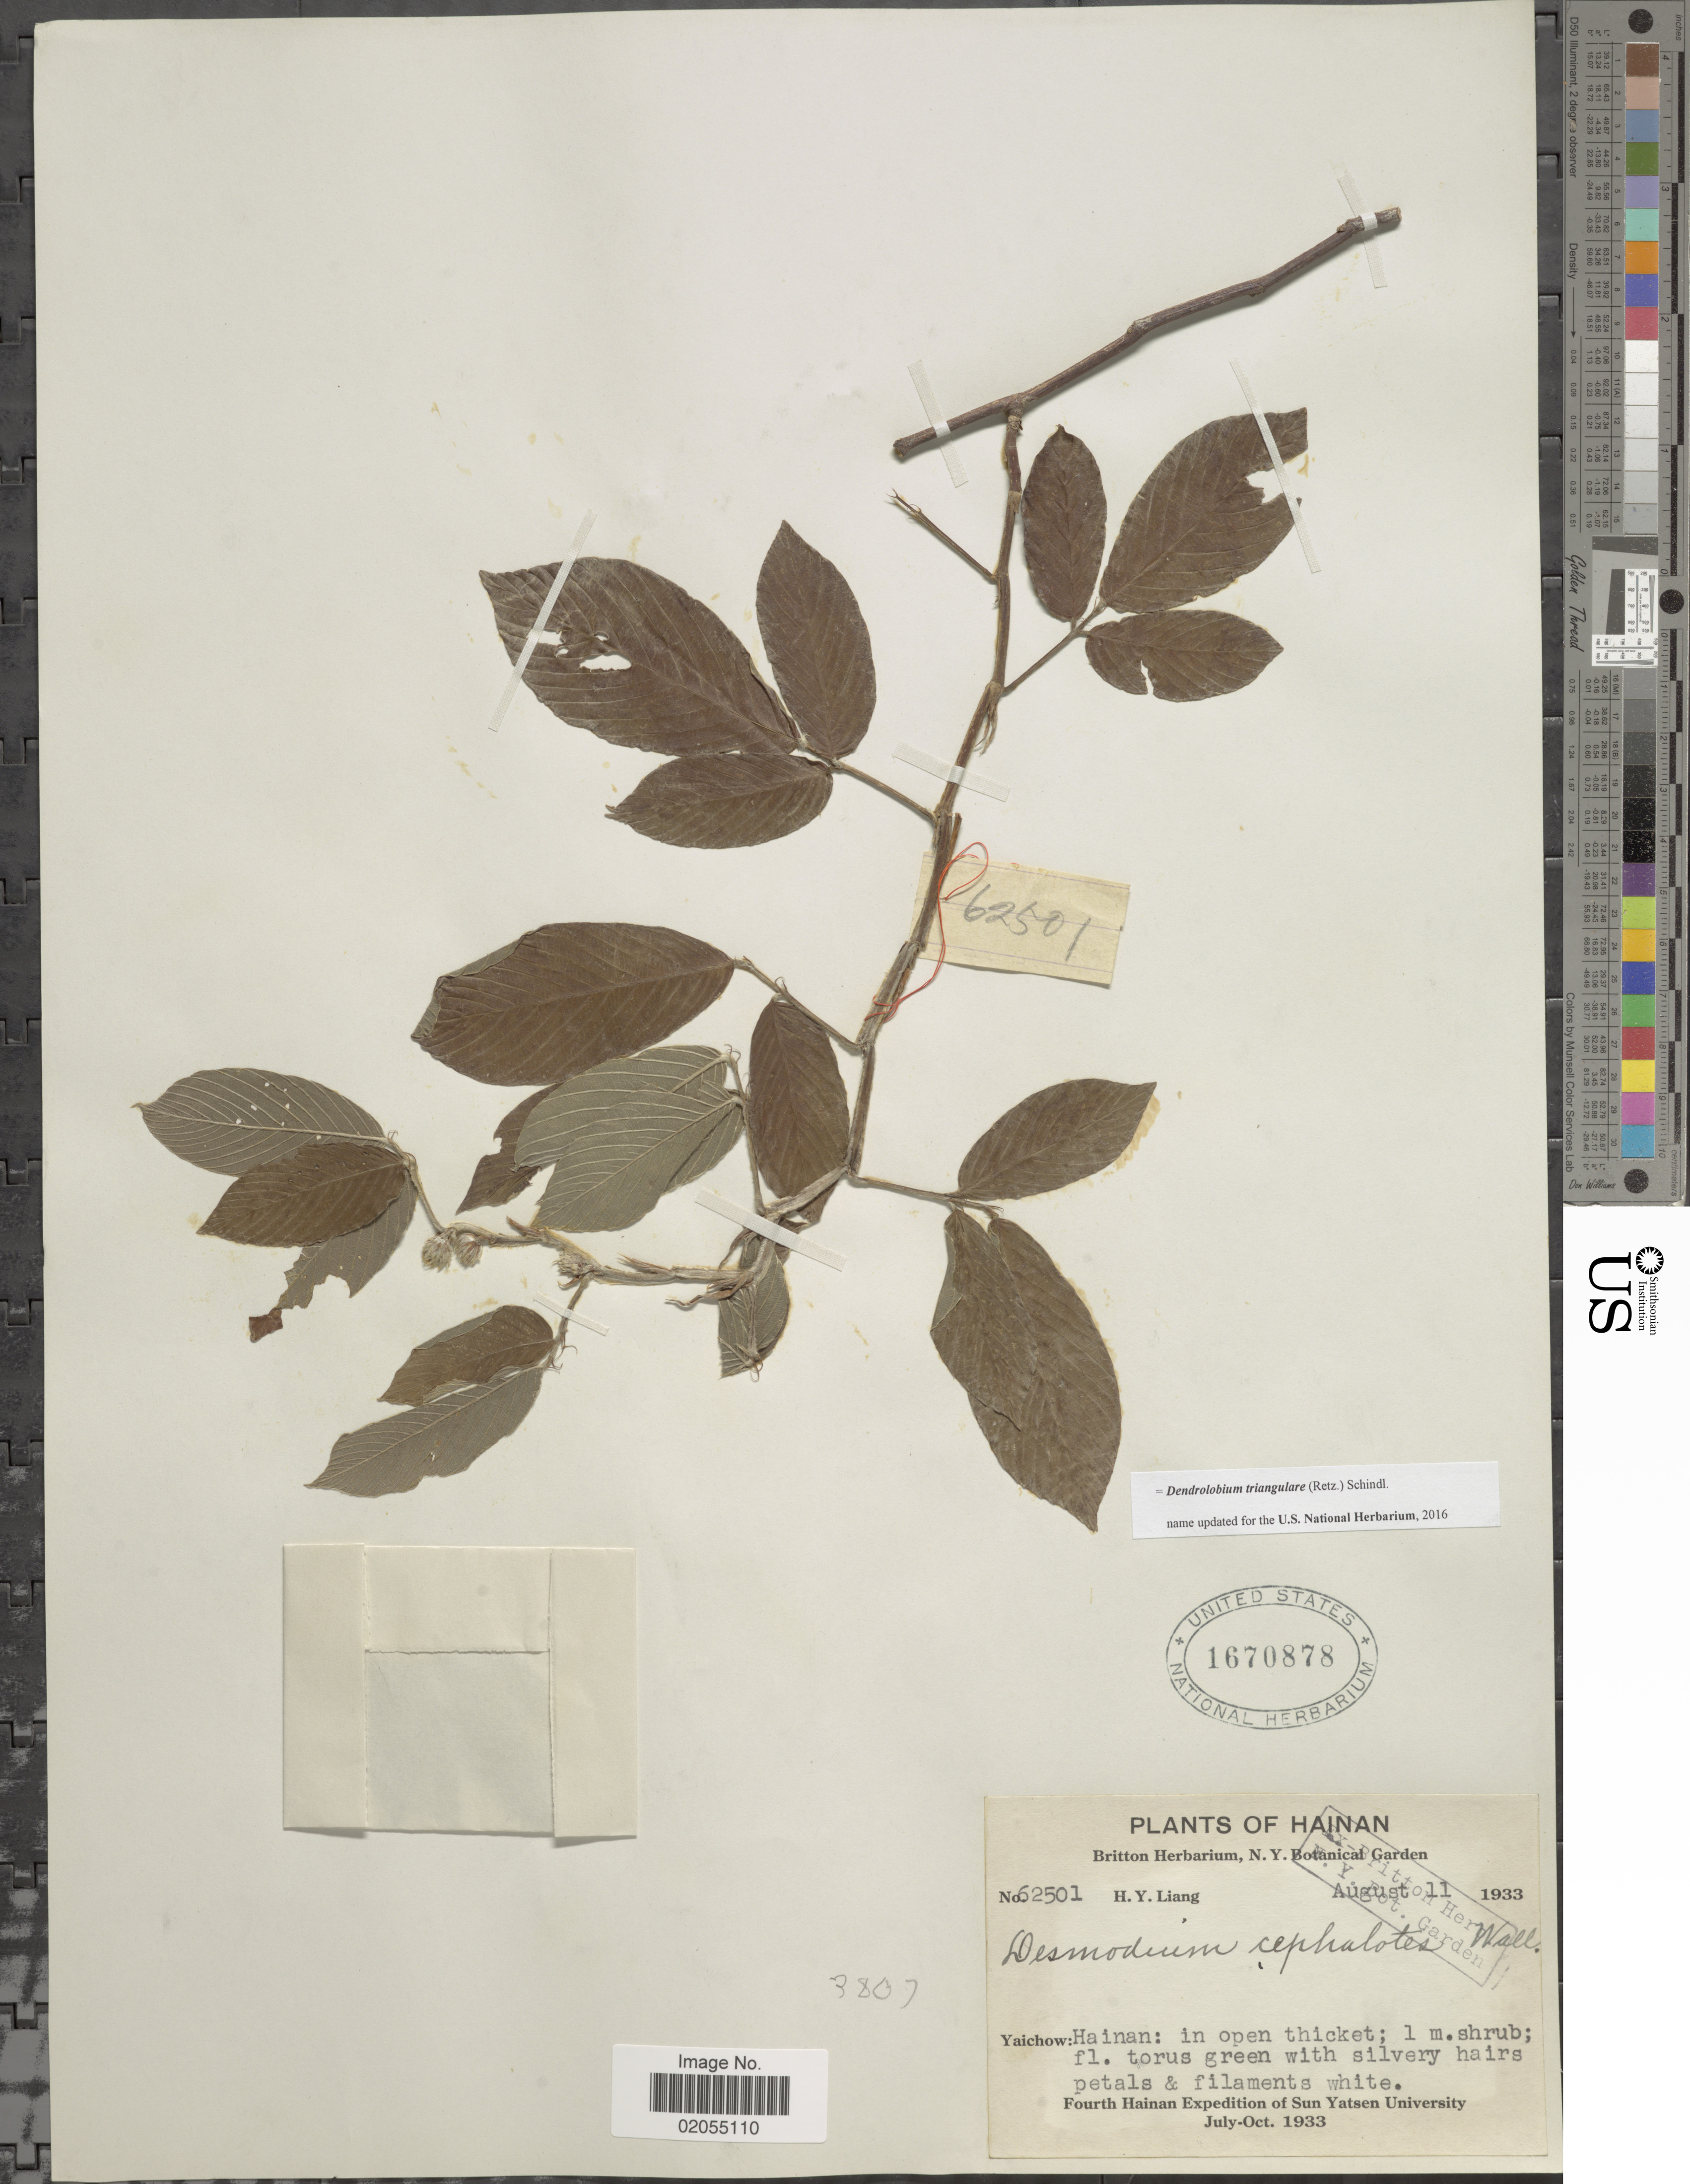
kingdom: Plantae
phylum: Tracheophyta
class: Magnoliopsida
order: Fabales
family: Fabaceae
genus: Dendrolobium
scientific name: Dendrolobium triangulare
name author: (Retz.) Schindl.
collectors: H. Y. Liang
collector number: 62501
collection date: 1933-08-11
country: China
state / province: Hainan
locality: Yaichow: Hainan: in open thicket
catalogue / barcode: US 1670878